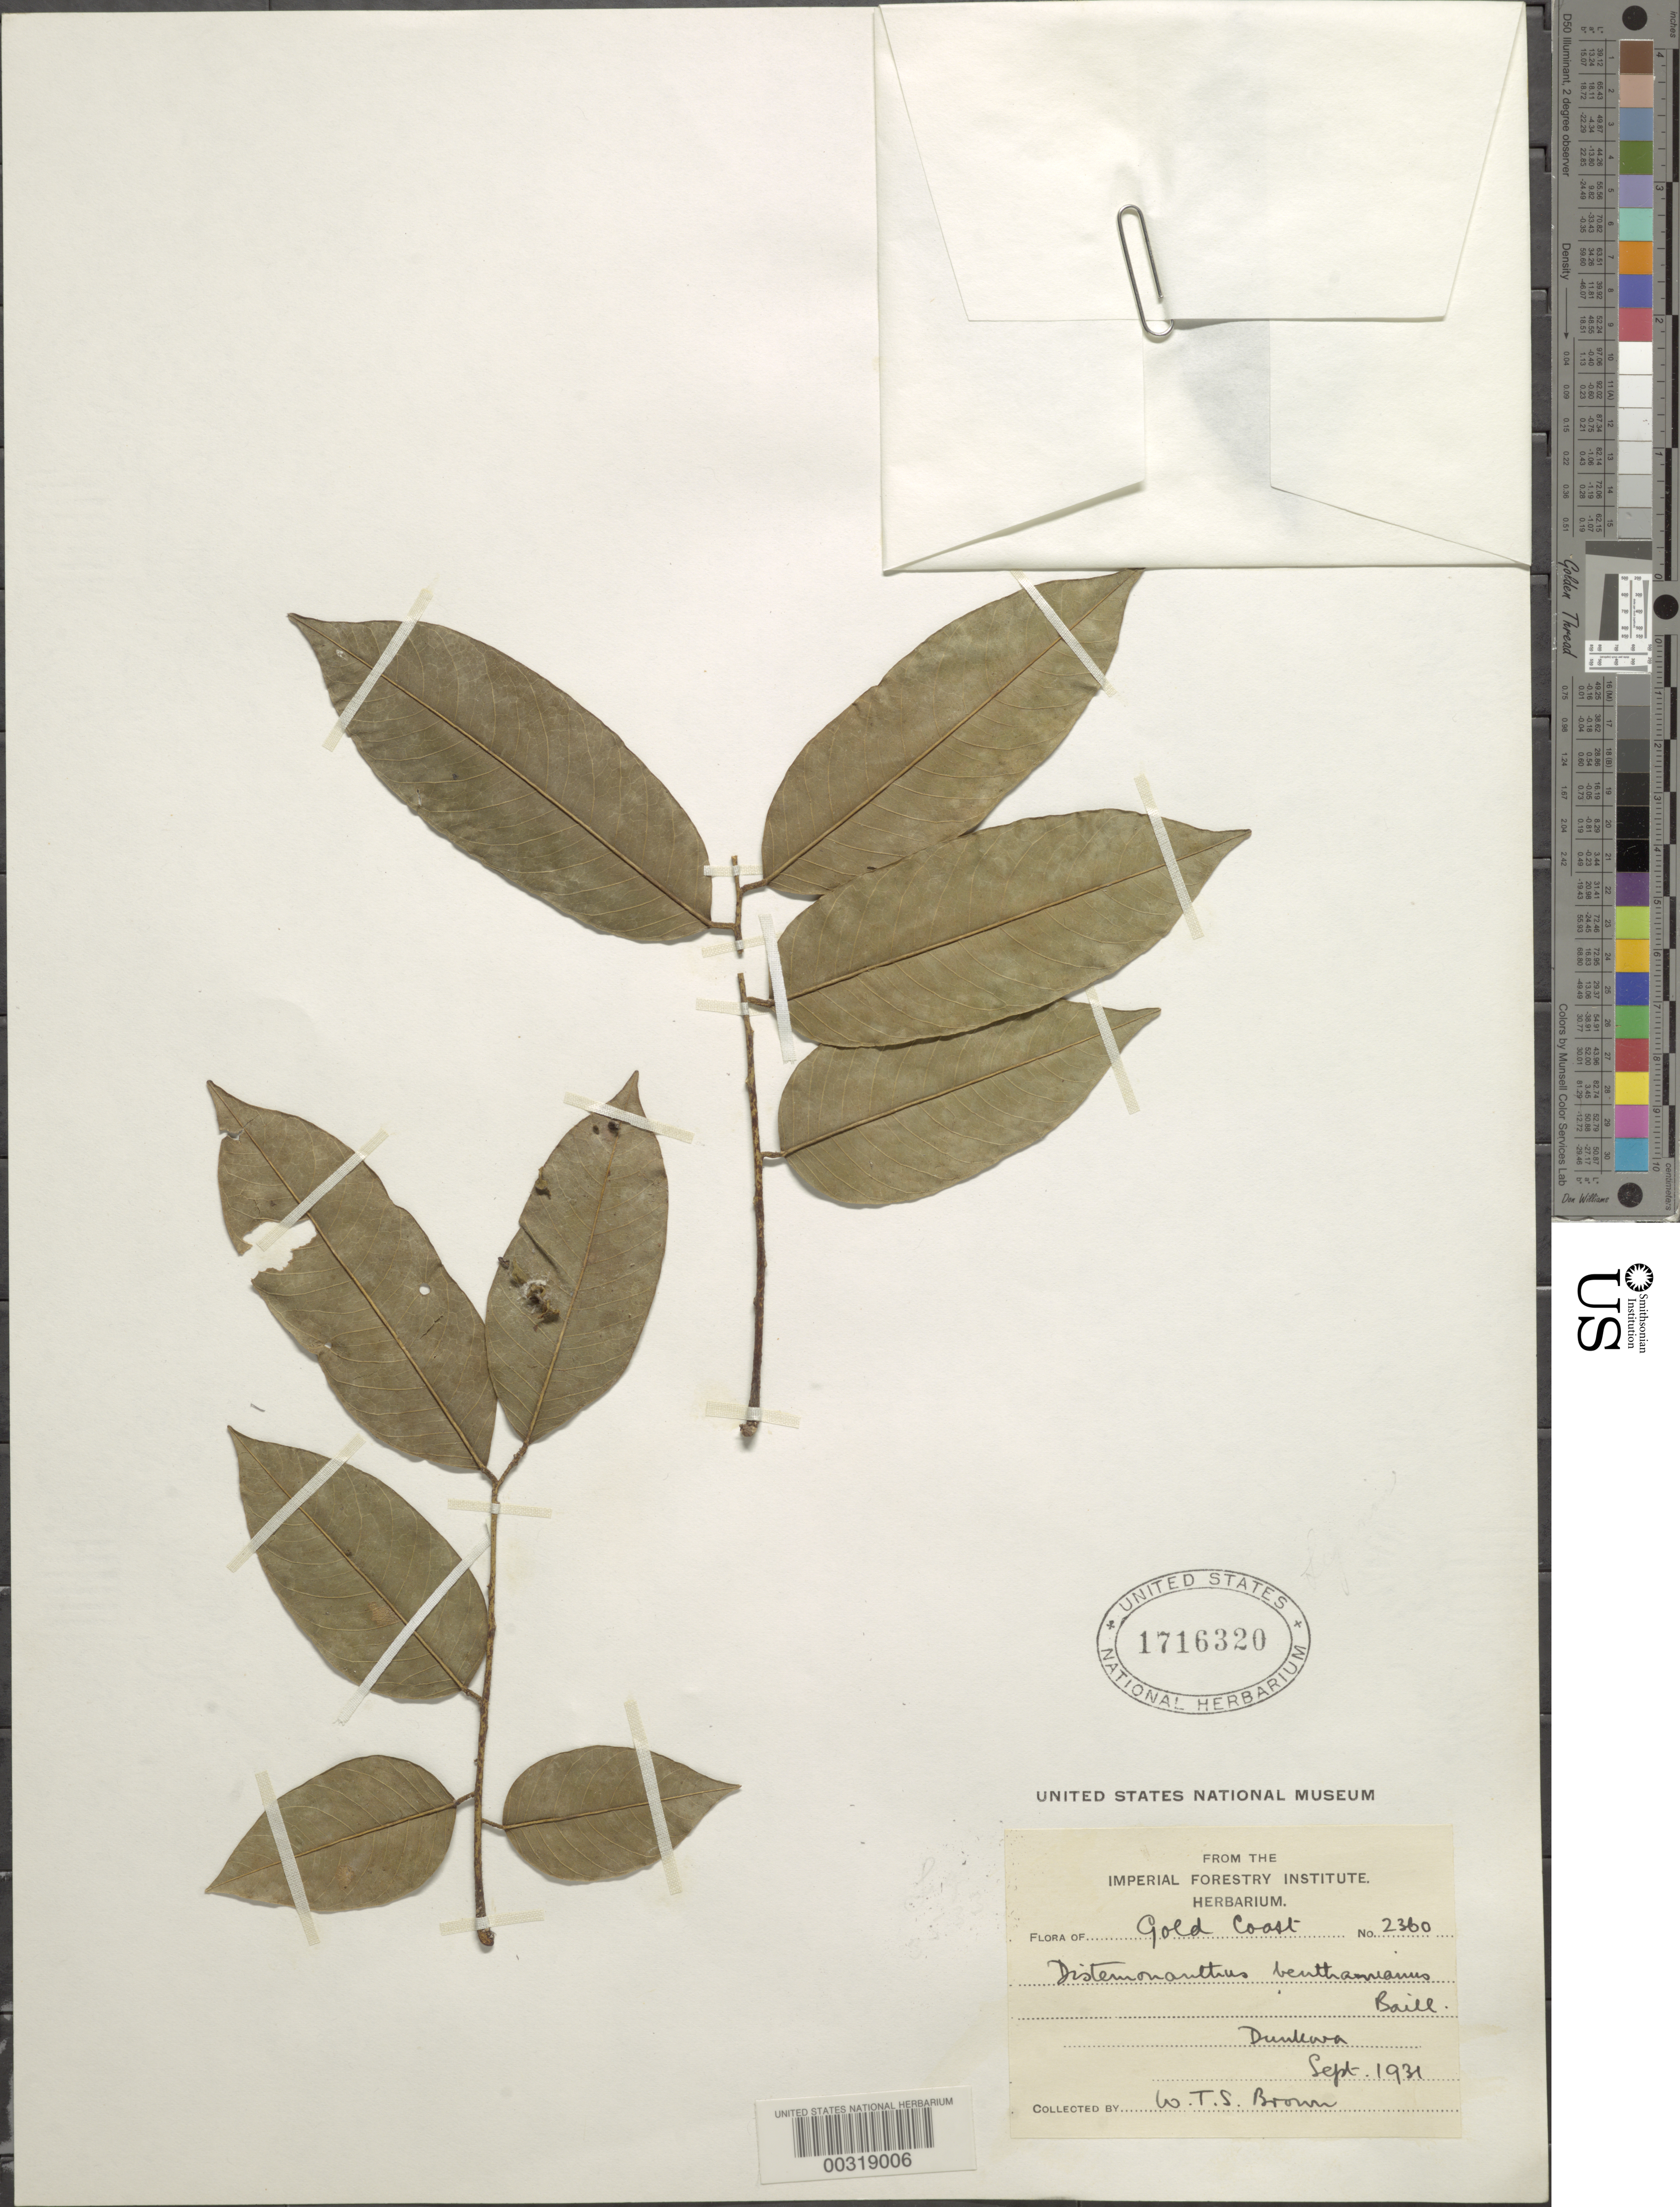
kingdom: Plantae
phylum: Tracheophyta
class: Magnoliopsida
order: Fabales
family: Fabaceae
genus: Distemonanthus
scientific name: Distemonanthus benthamianus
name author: Baill.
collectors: W. T. S. Brown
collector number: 2360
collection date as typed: Sep 1931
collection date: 1931-09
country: Ghana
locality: Dunkwa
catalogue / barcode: US 1716320